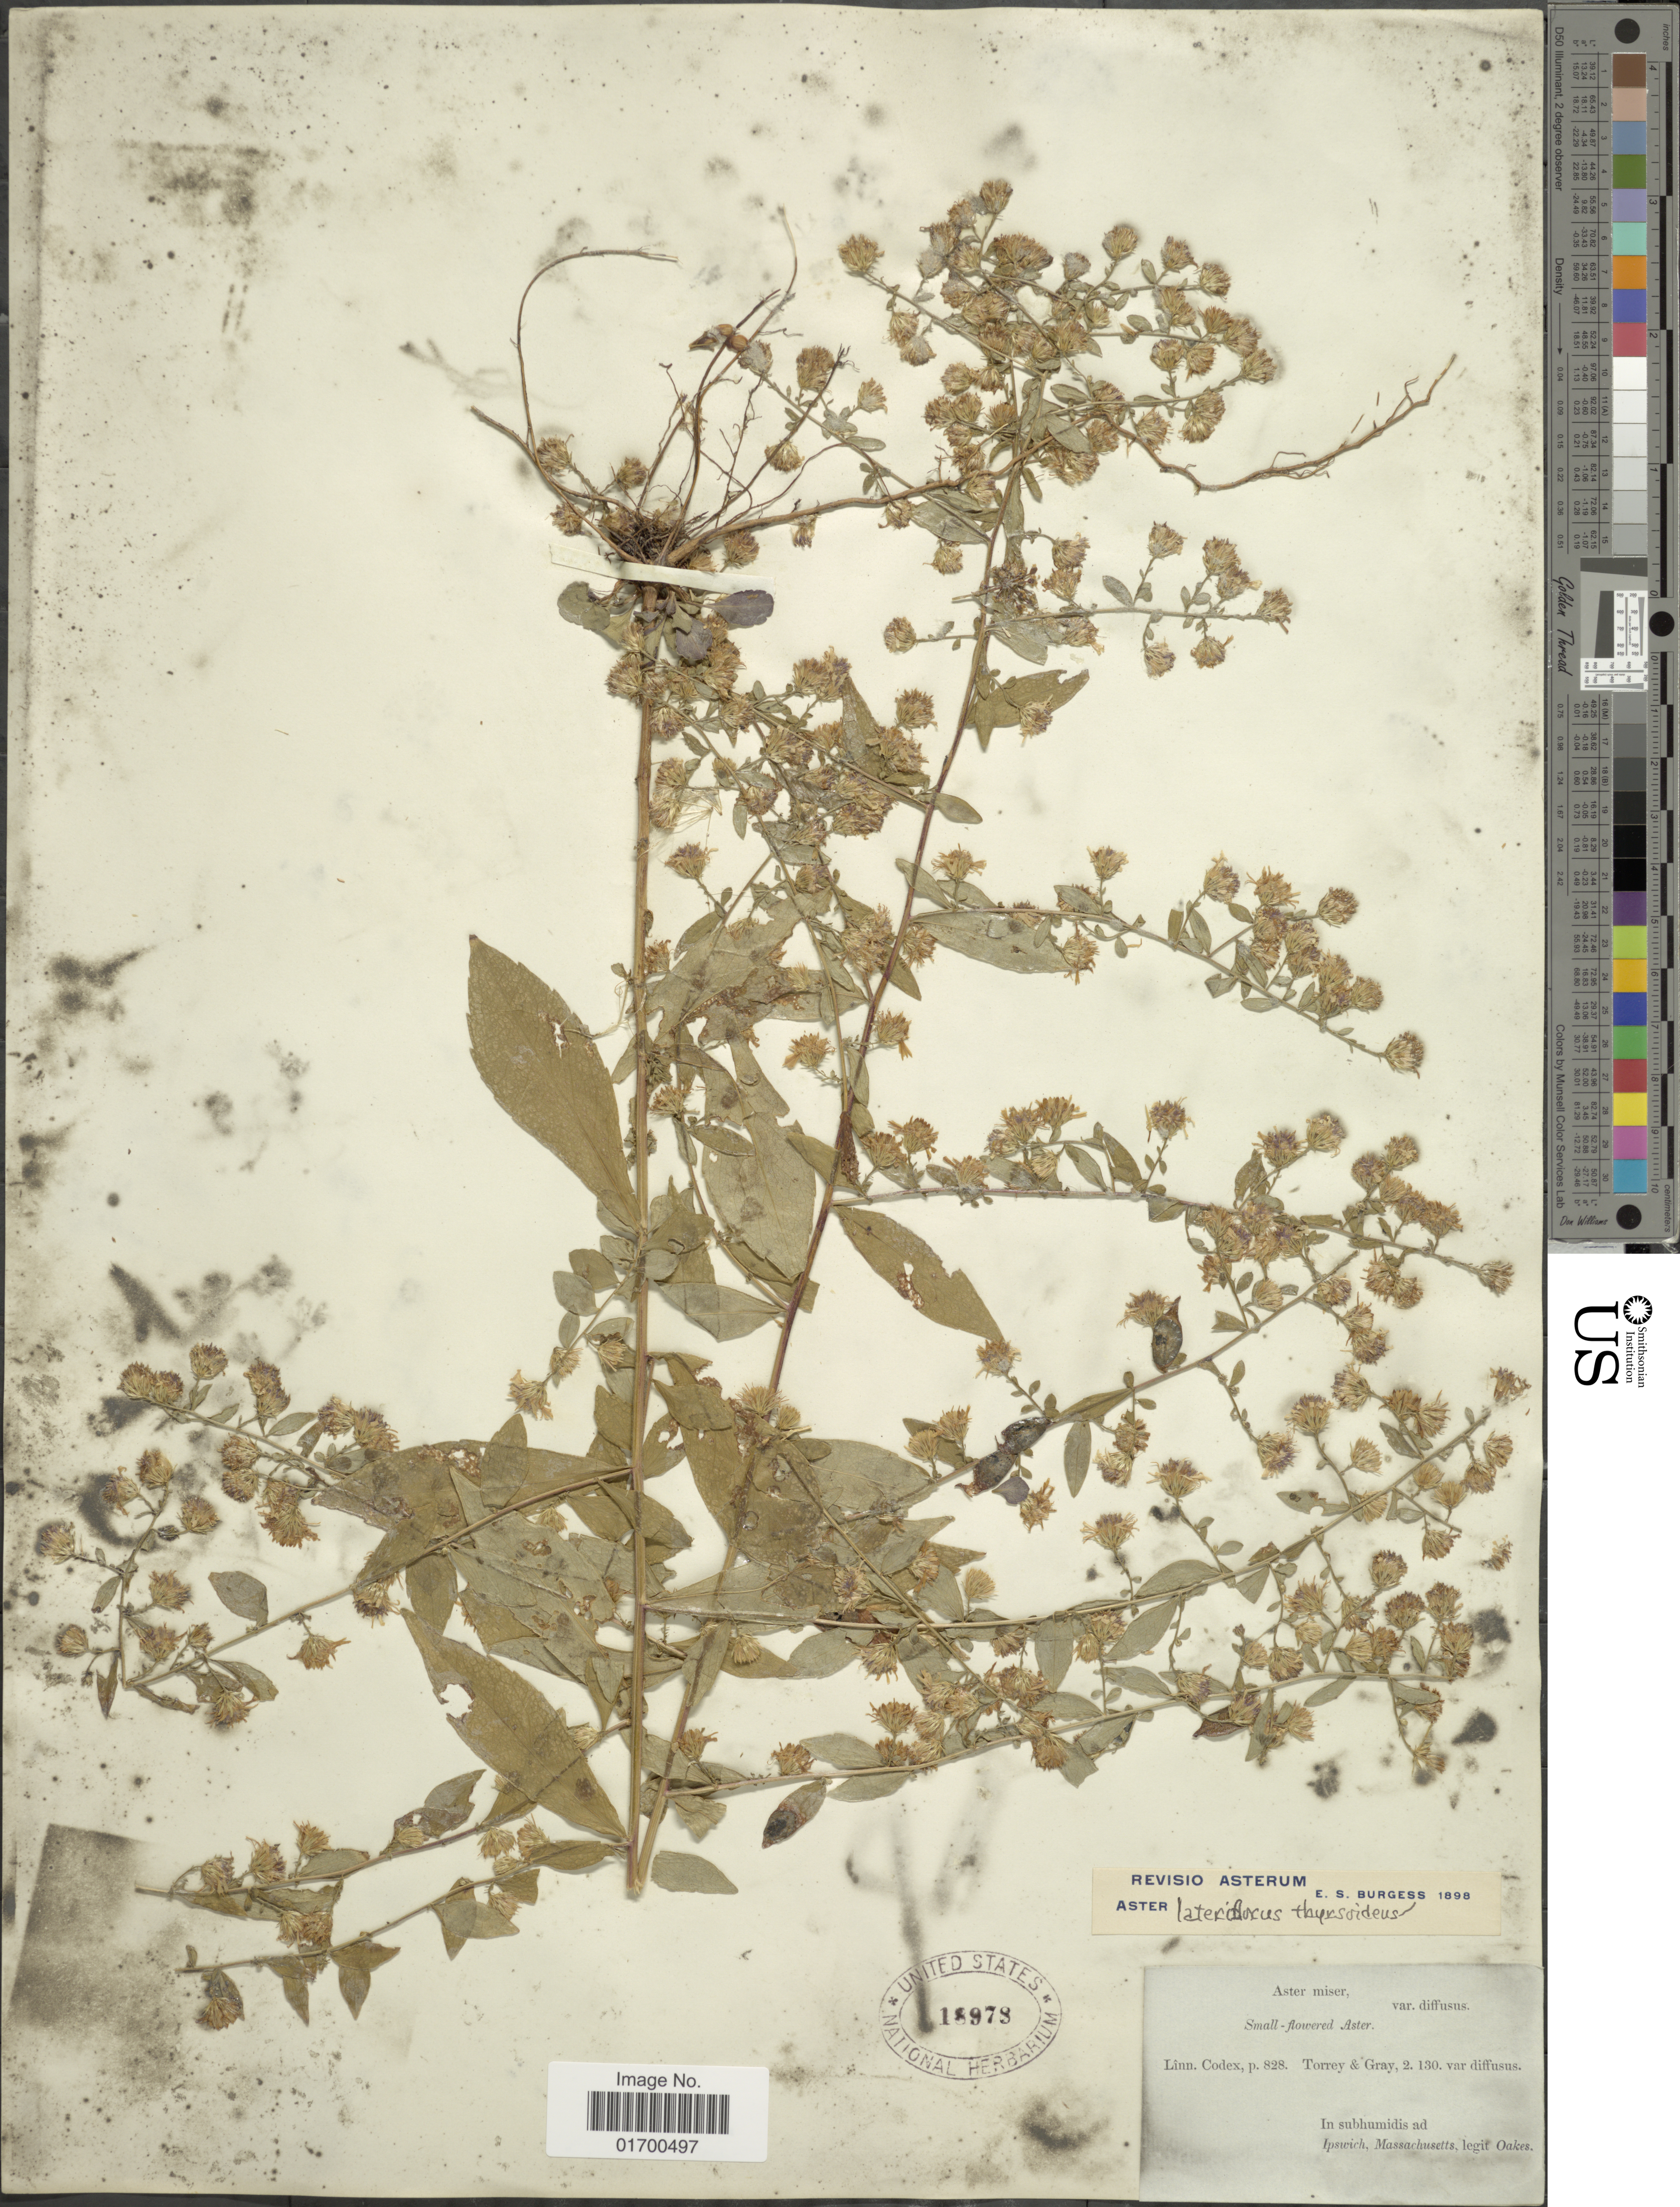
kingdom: Plantae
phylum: Tracheophyta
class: Magnoliopsida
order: Asterales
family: Asteraceae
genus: Symphyotrichum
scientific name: Symphyotrichum lateriflorum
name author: (L.) Á. Löve & D. Löve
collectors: -. Oakes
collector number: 828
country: United States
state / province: Massachusetts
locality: Ipwich, Massachusetts [unsure placement]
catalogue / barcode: US 18978